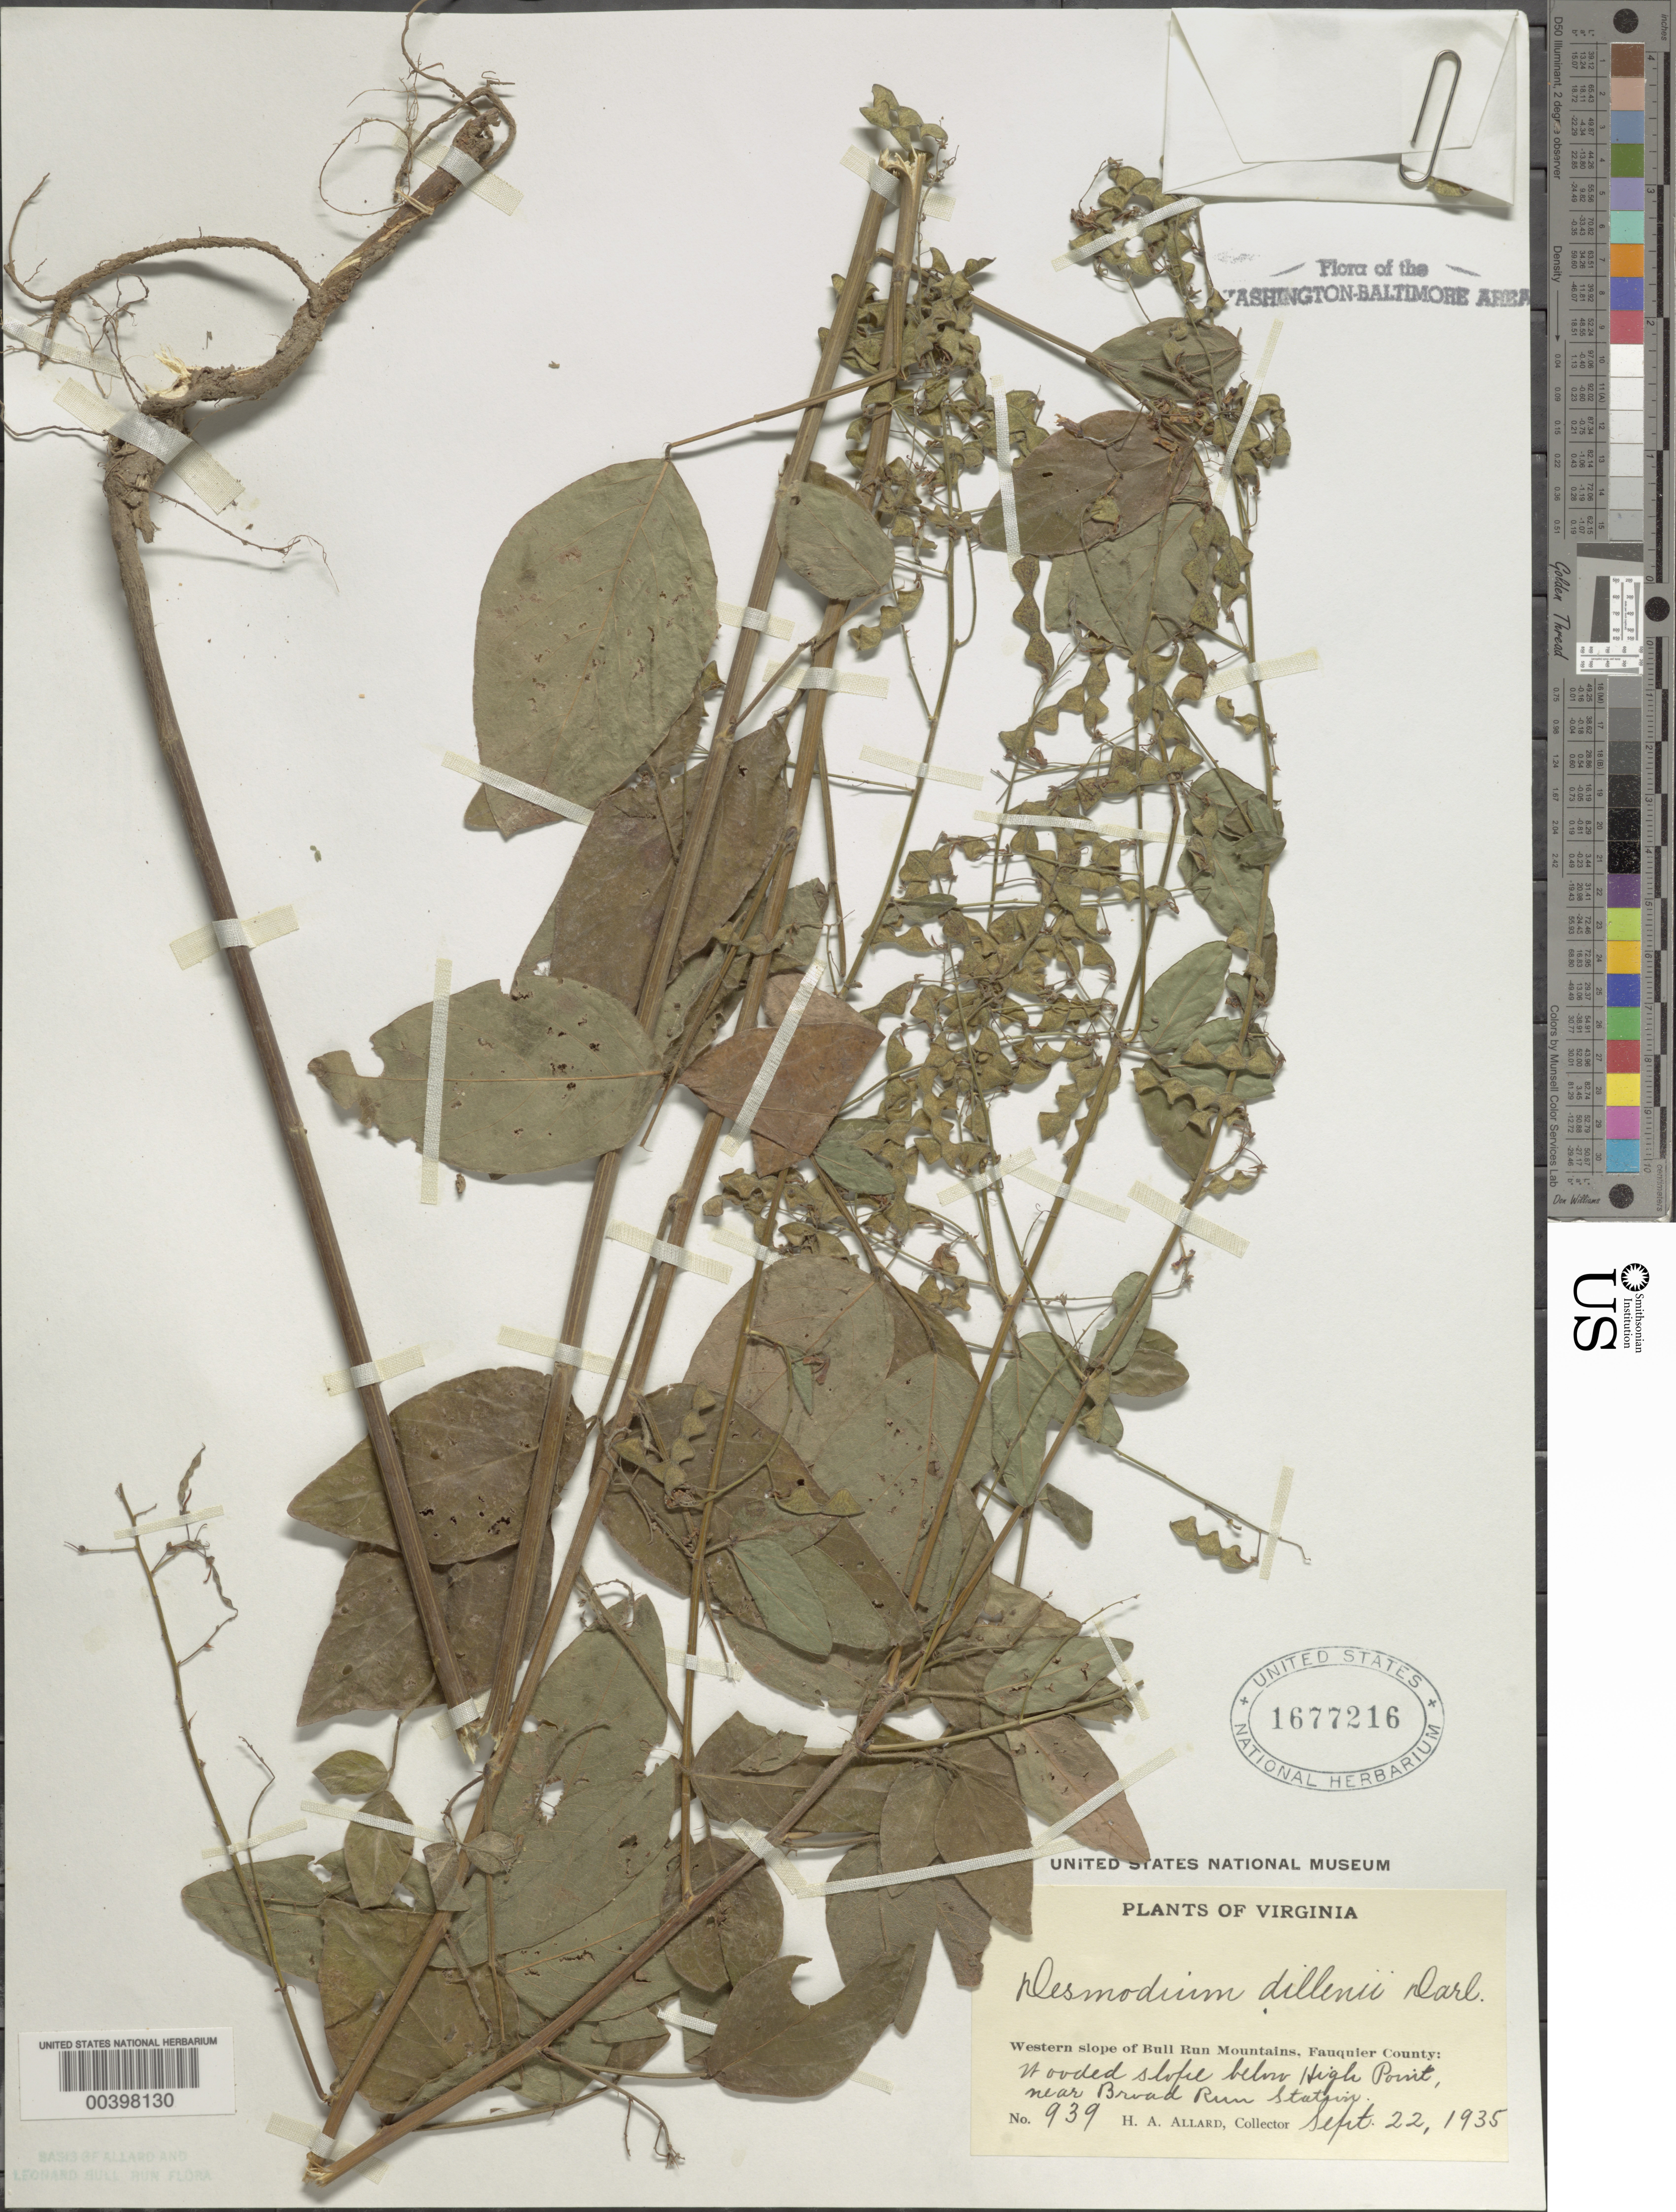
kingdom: Plantae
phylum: Tracheophyta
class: Magnoliopsida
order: Fabales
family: Fabaceae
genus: Desmodium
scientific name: Desmodium perplexum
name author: B.G. Schub.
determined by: Strong, Mark T., (BOT), Smithsonian Institution - National Museum of Natural History (UNITED STATES)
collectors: H. A. Allard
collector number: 939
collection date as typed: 22 Sep 1935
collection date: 1935-09-22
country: United States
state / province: Virginia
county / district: Fauquier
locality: Below High Point, near Broad Run Station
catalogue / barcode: US 1677216